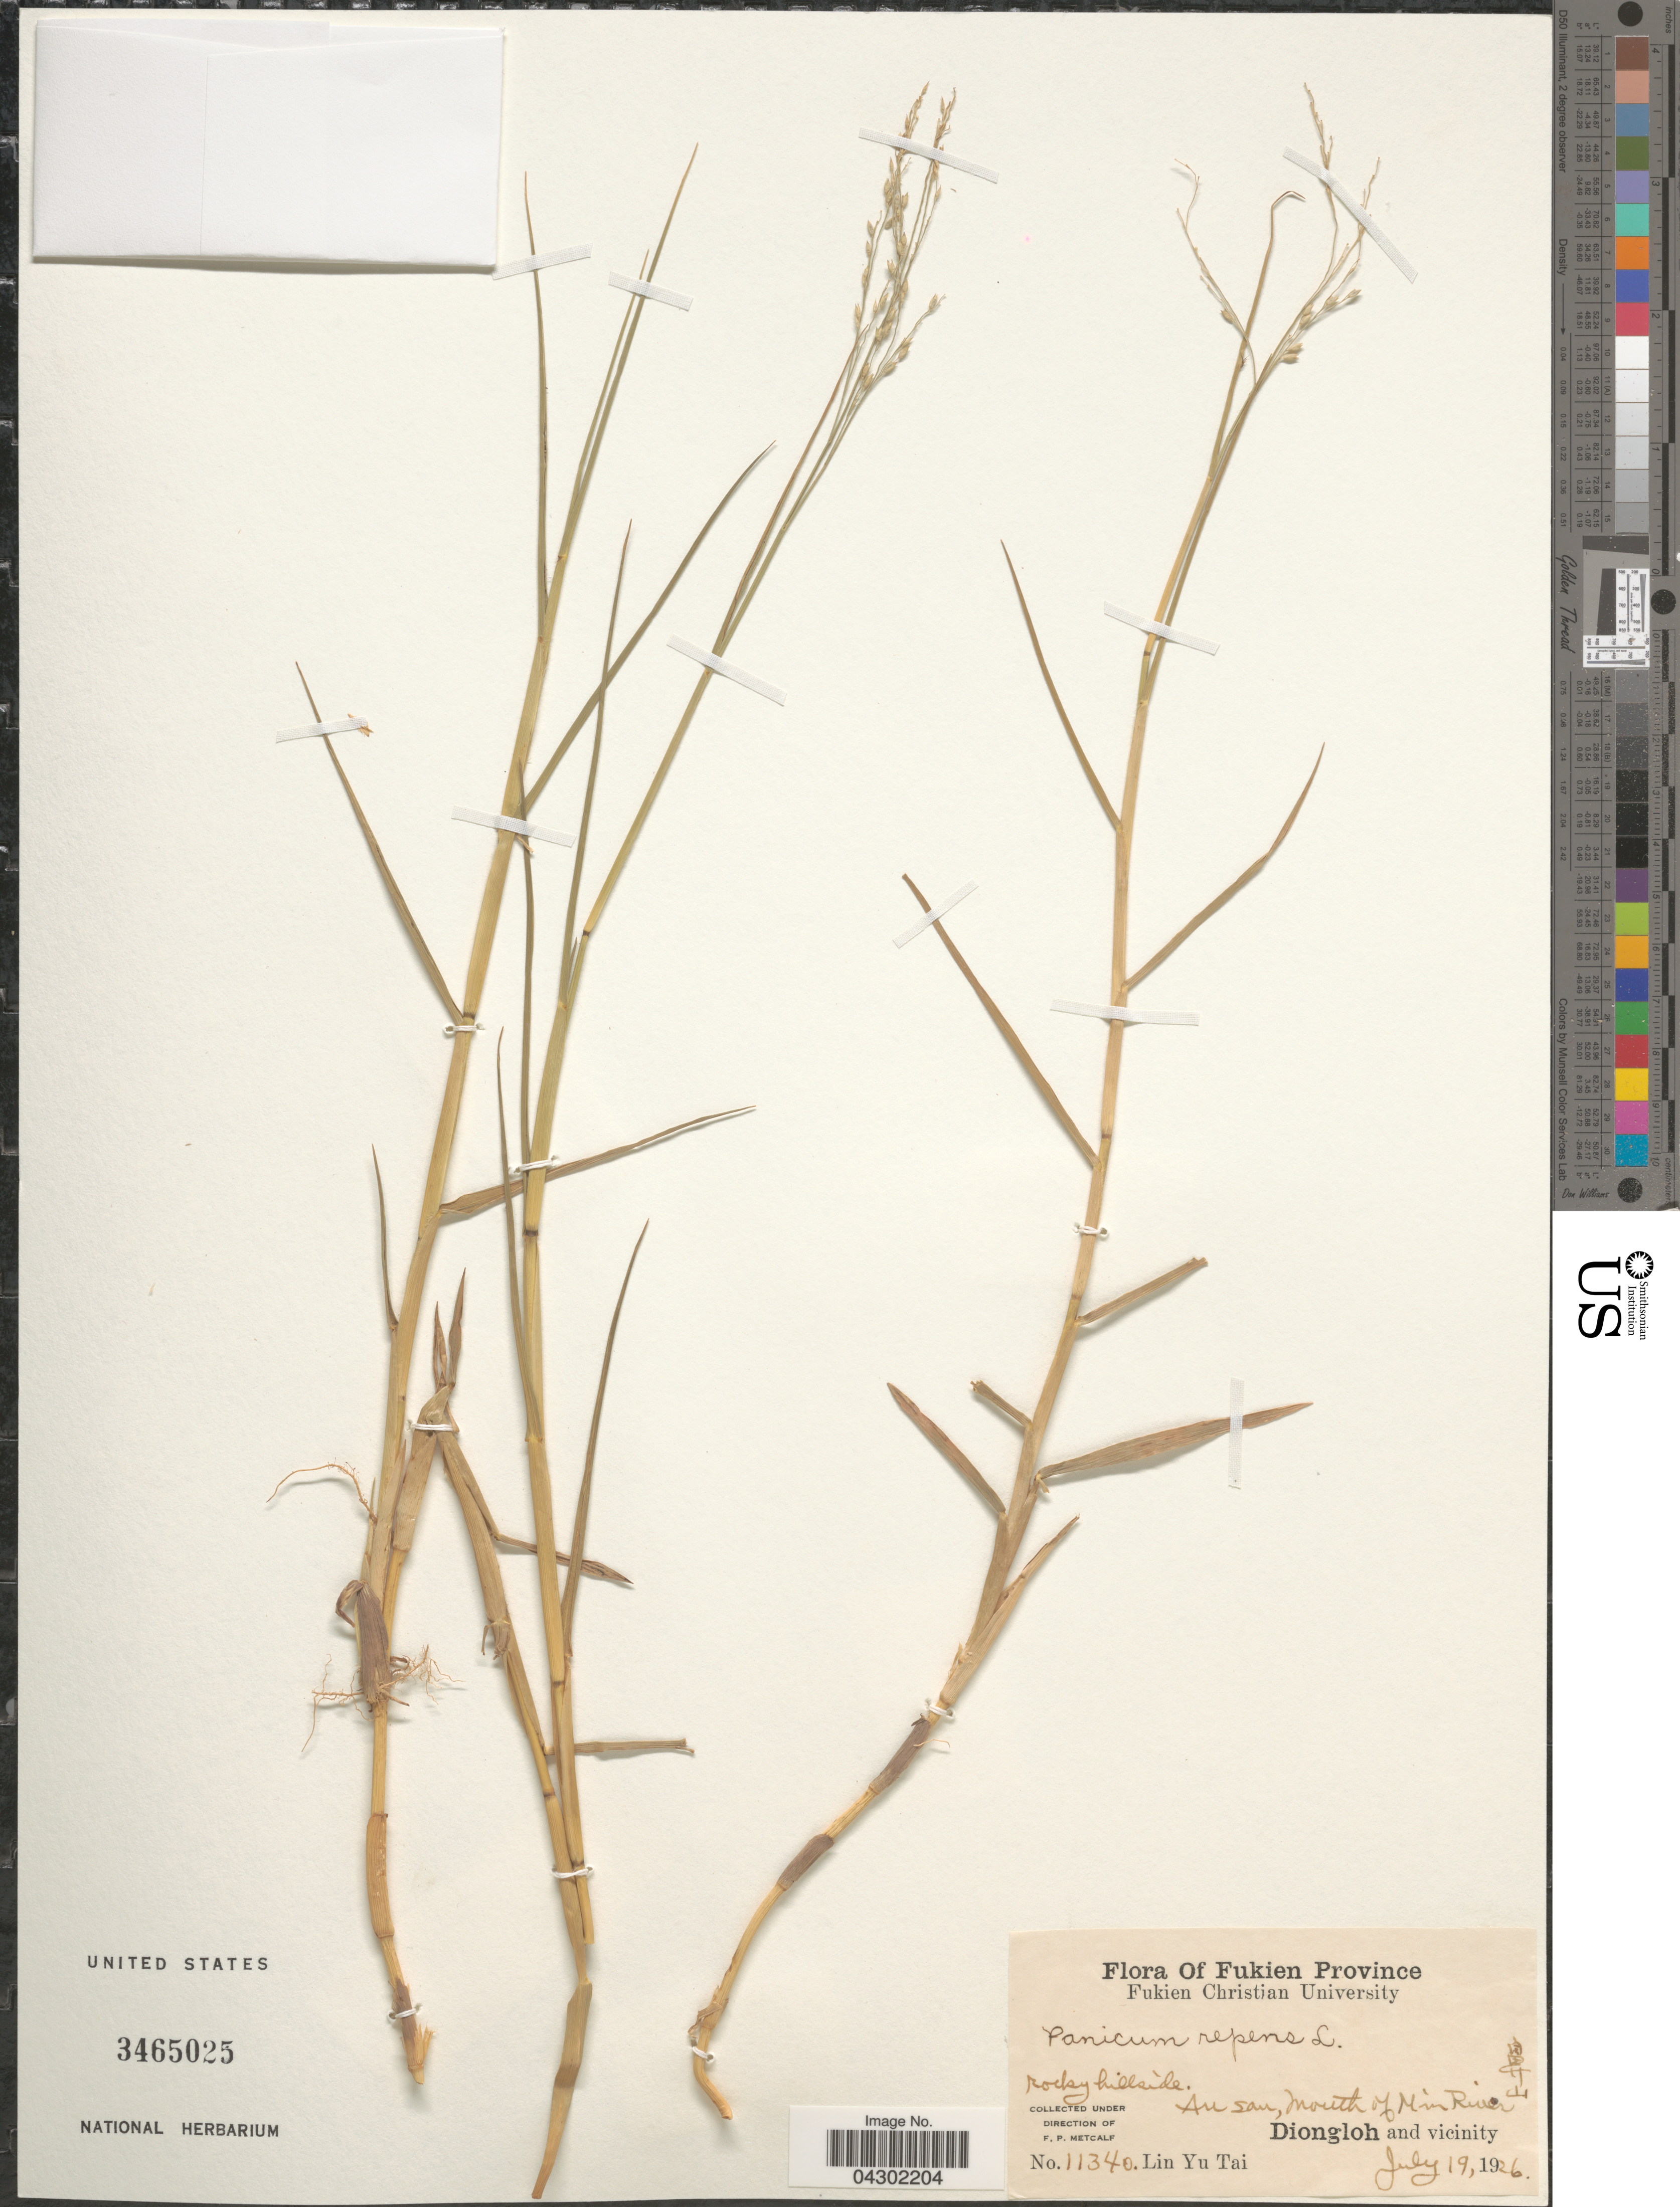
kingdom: Plantae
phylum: Tracheophyta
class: Liliopsida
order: Poales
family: Poaceae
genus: Panicum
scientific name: Panicum repens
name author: L.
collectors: L. Tai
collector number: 11340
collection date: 1926-07-19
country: China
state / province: Fujian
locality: Fukien Province. Au San, Mouth of Min River. Diongloh and vicinity.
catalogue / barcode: US 3465025